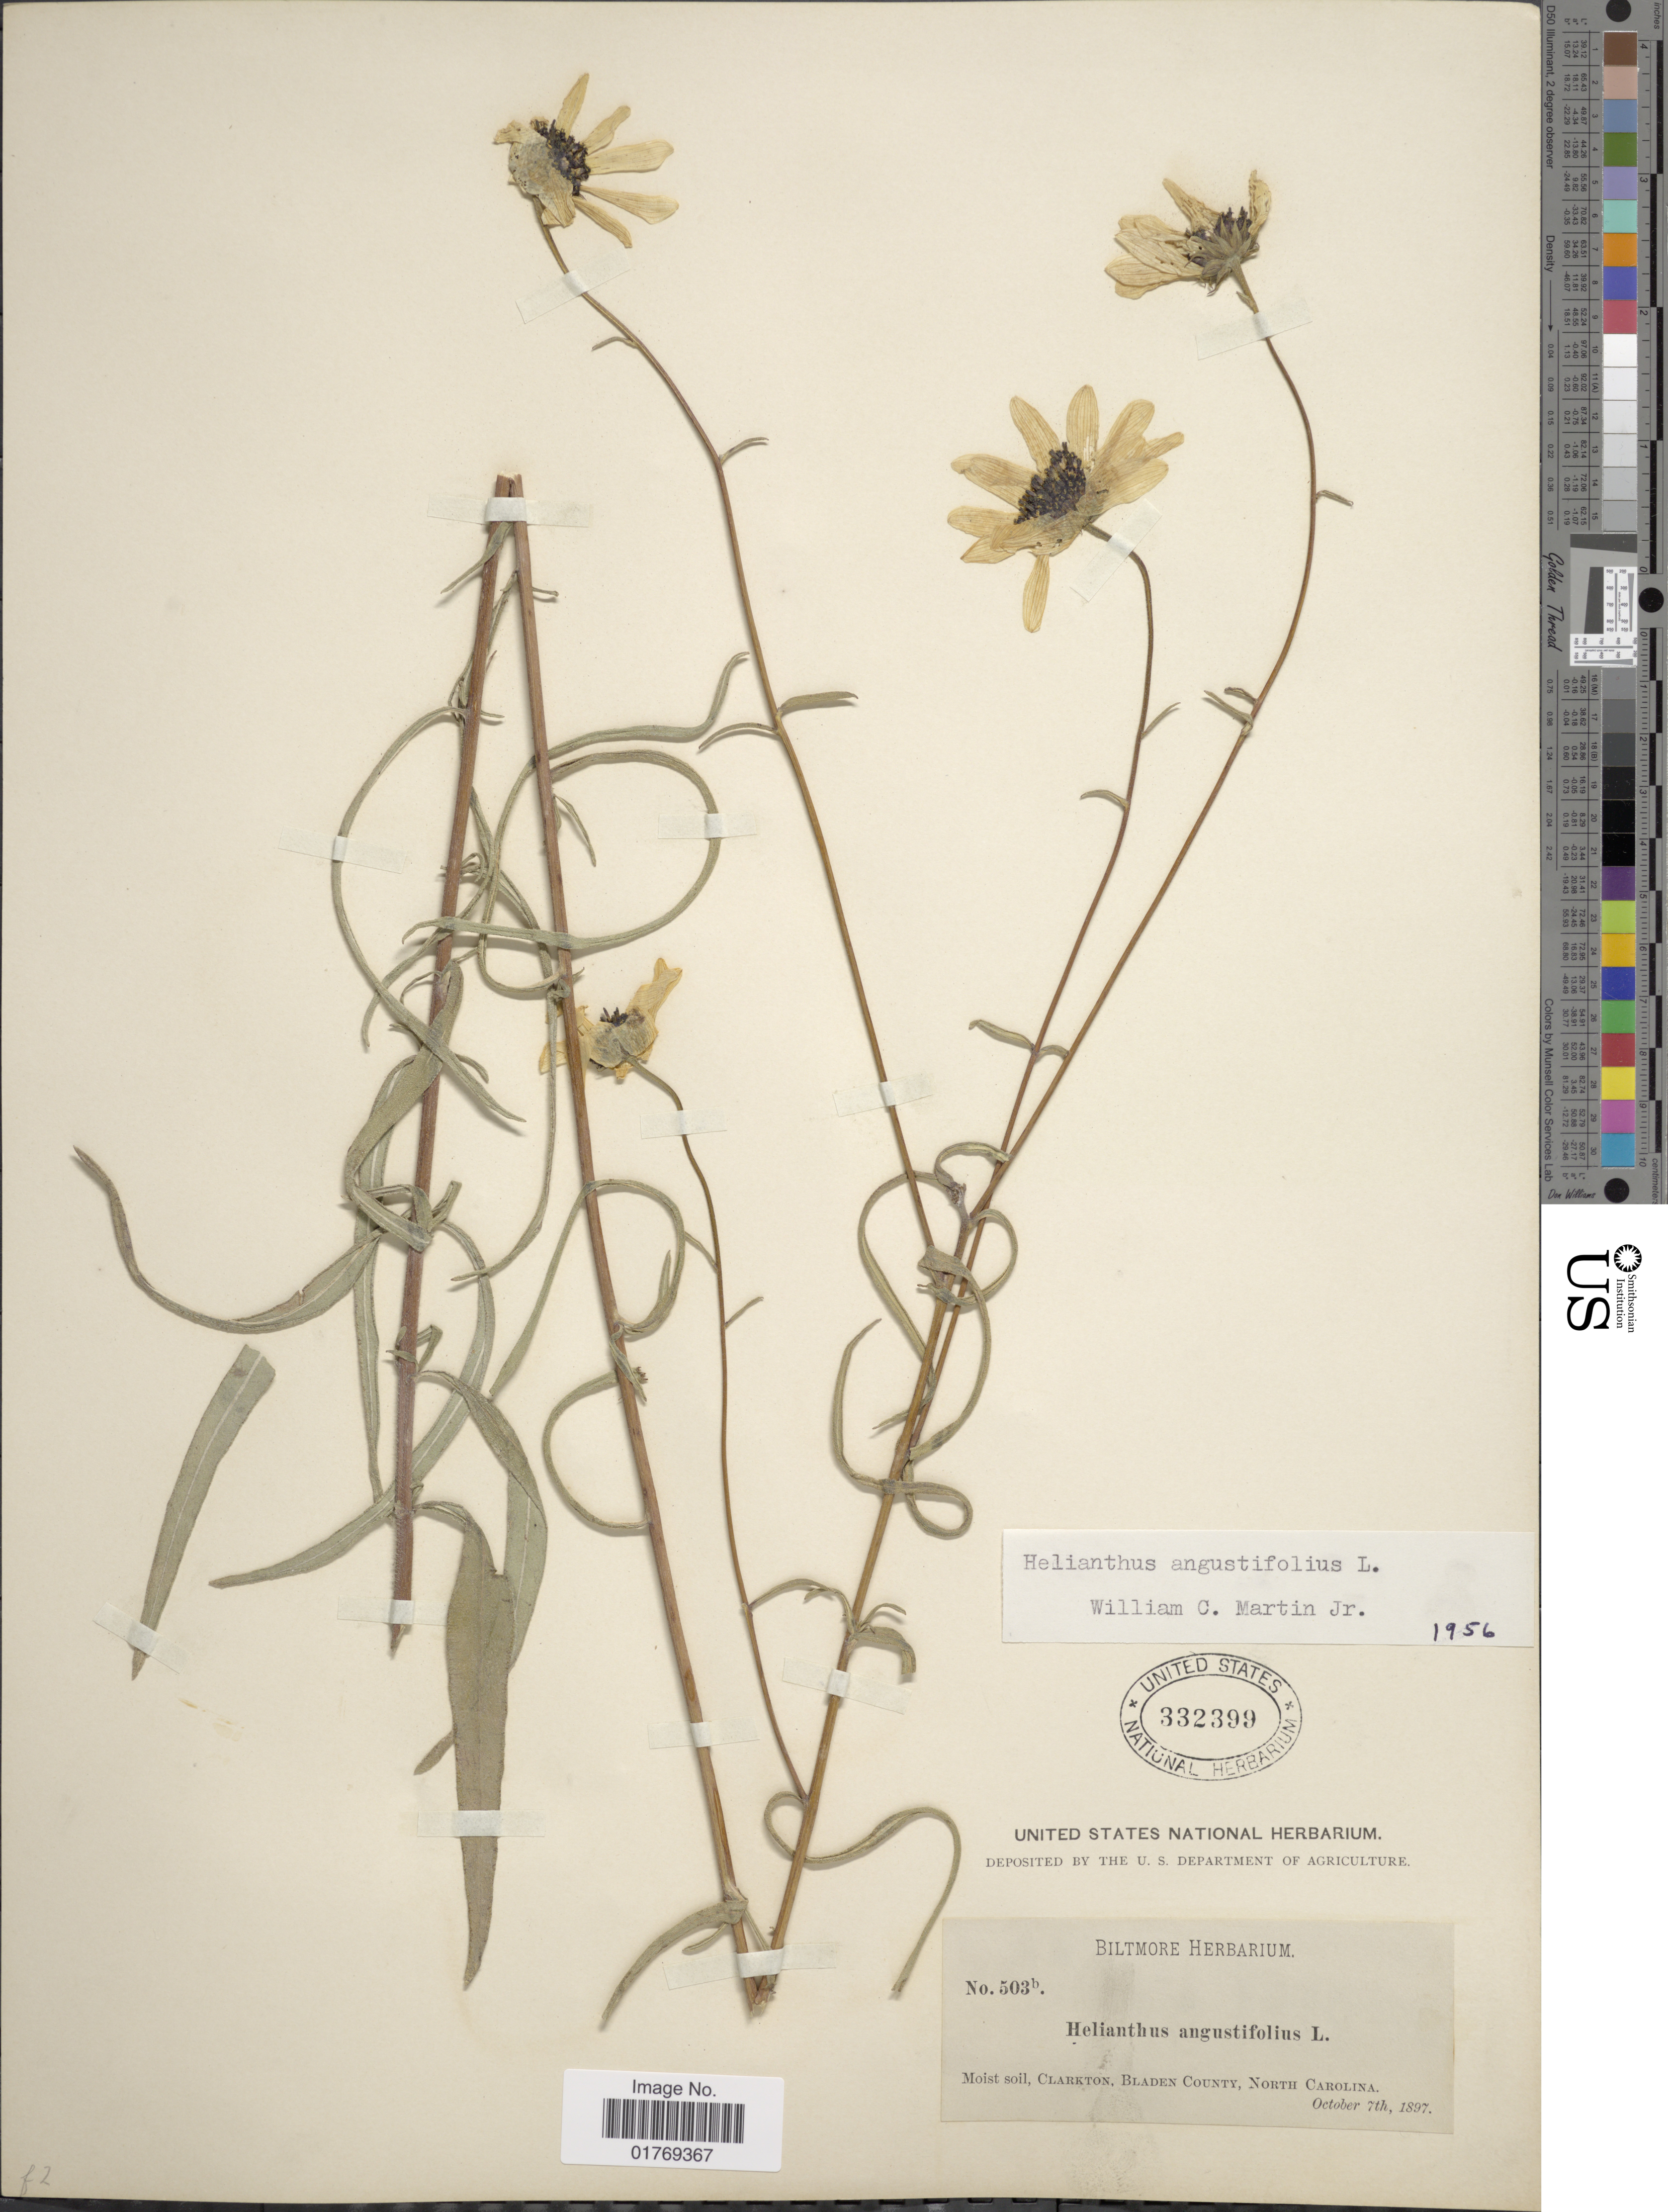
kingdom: Plantae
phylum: Tracheophyta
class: Magnoliopsida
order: Asterales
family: Asteraceae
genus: Helianthus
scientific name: Helianthus angustifolius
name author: L.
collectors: ex herb. Biltmore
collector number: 503b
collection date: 1897-10-07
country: United States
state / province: North Carolina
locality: Moist soil, Clarkton, Bladen County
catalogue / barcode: US 332399